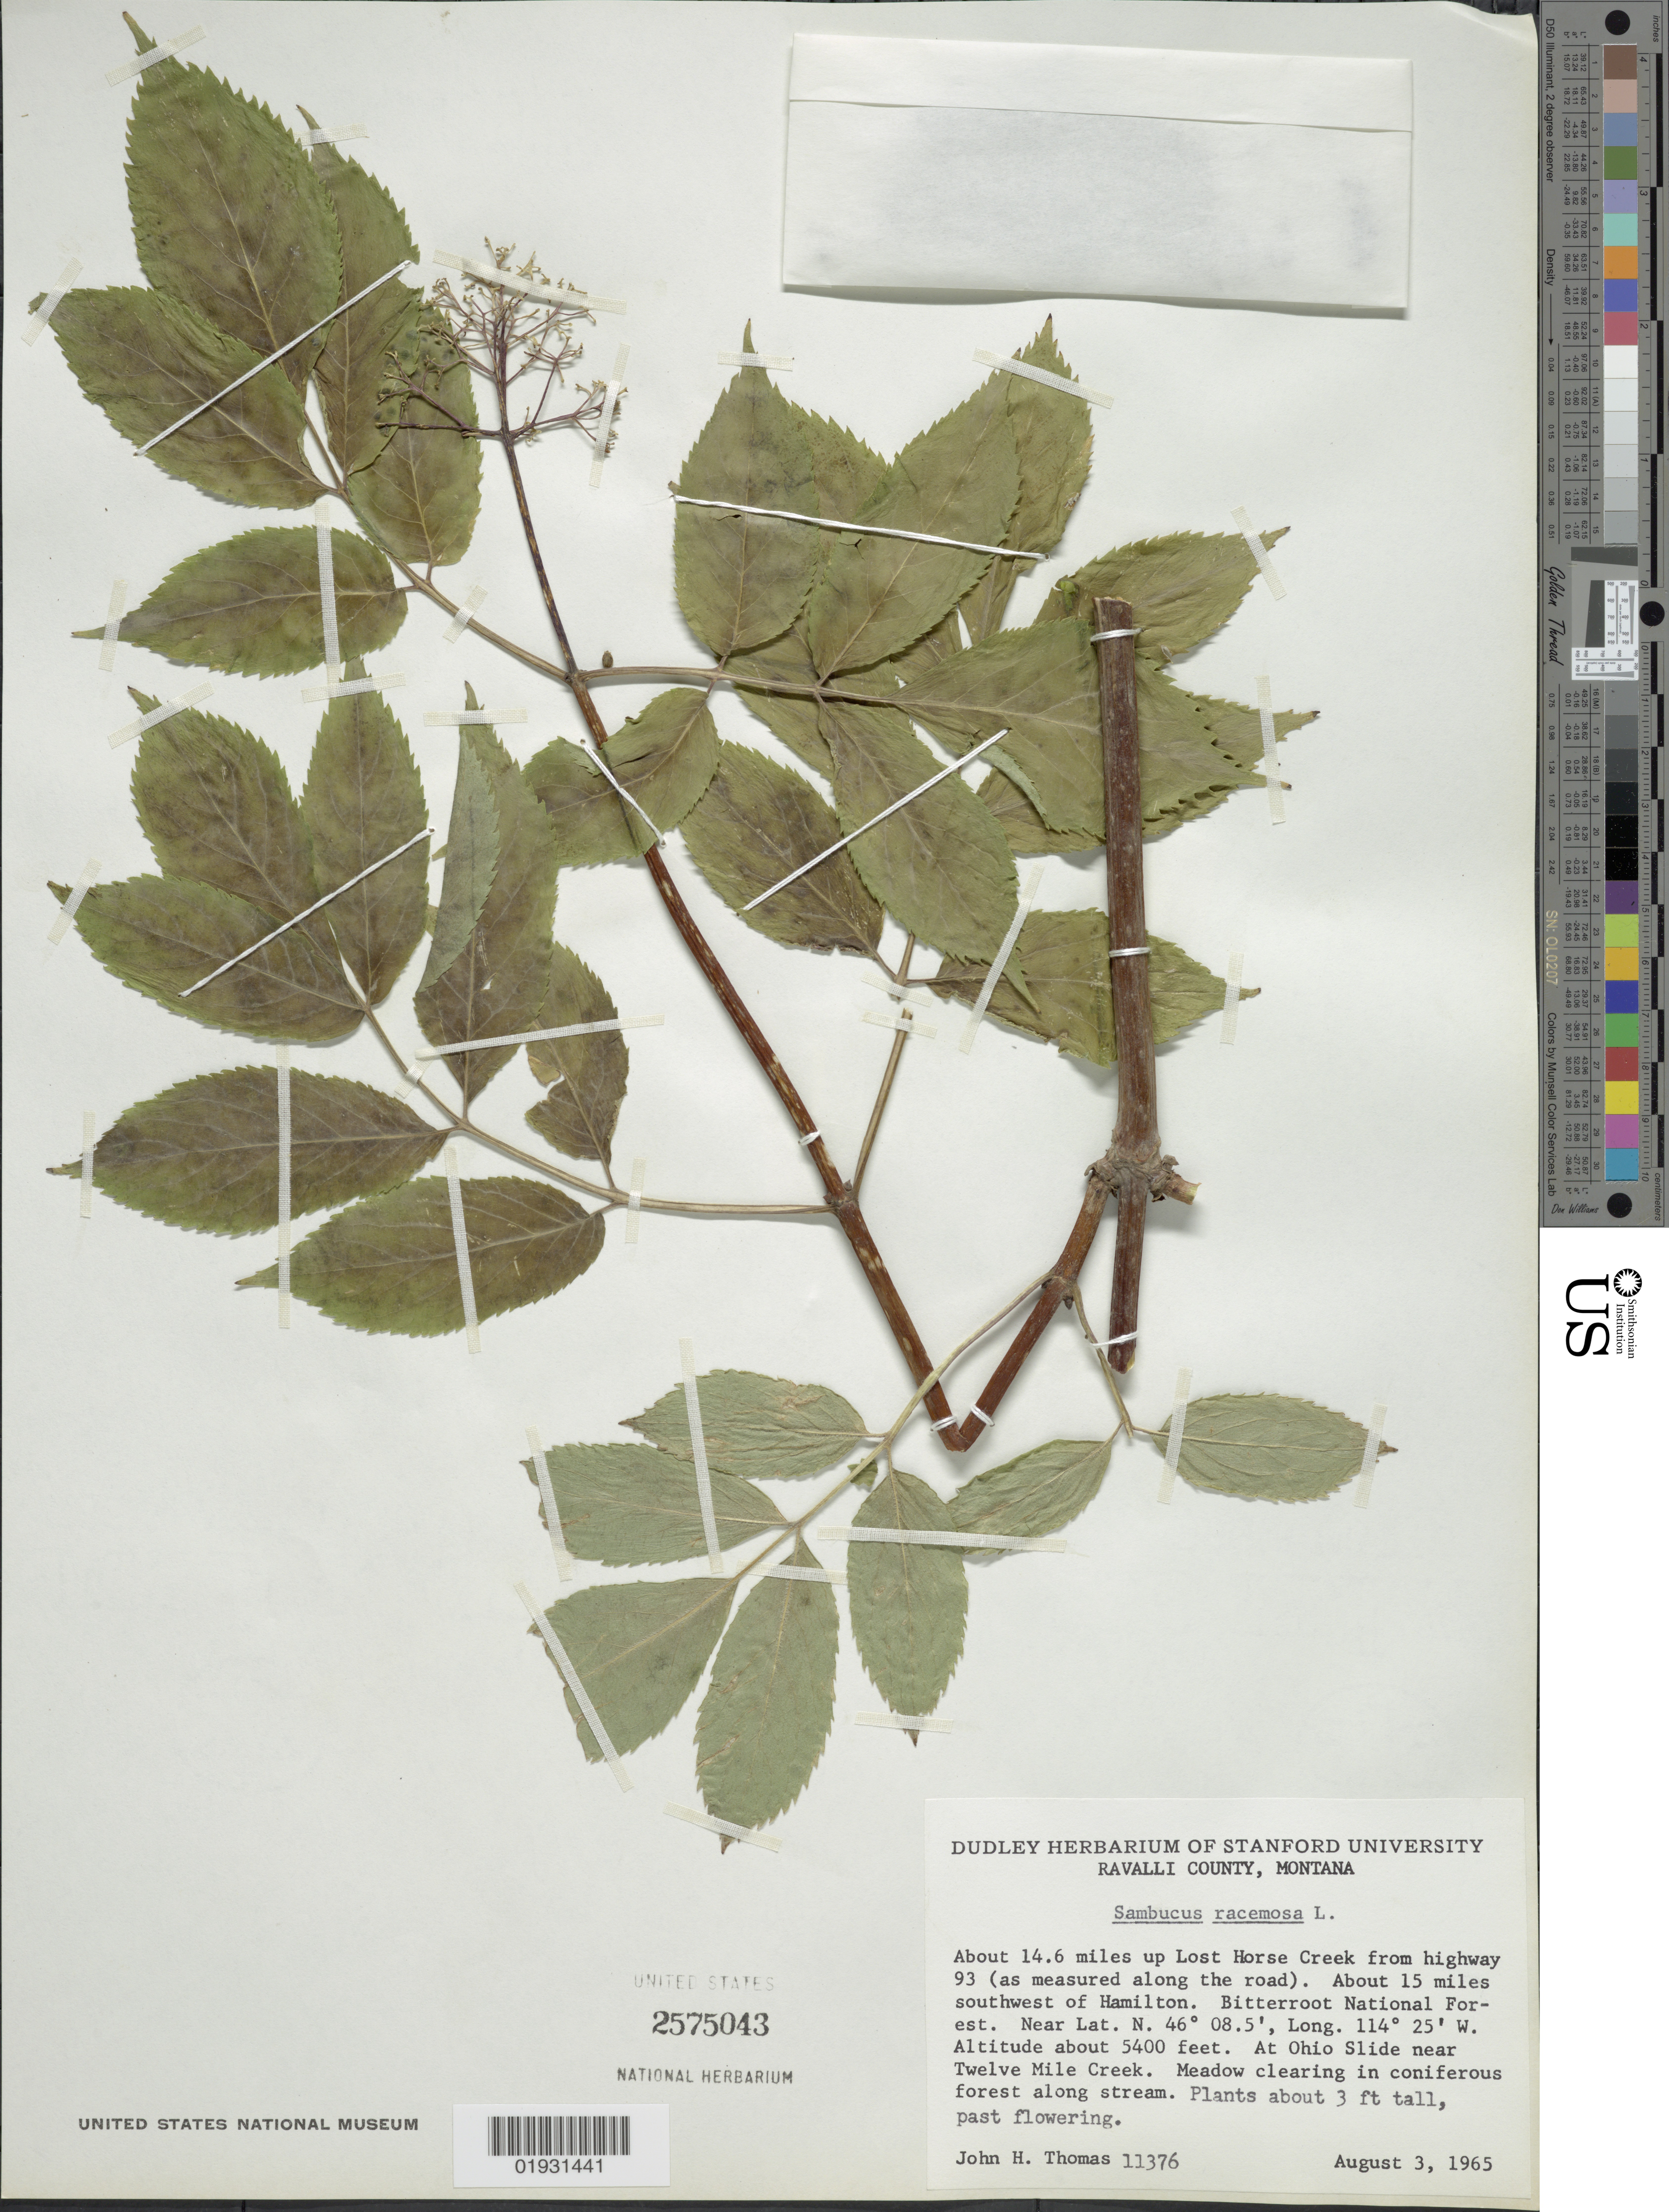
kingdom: Plantae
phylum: Tracheophyta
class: Magnoliopsida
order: Dipsacales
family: Viburnaceae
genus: Sambucus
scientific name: Sambucus racemosa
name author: L.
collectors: J. H. Thomas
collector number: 11376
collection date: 1965-08-03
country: United States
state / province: Montana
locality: Ravalli County. About 14.6 miles up Lost Horse Creek from highway 93 (as measures along the road). About 15 miles southwest of Hamilton. Bitterroot National Forest. At Ohio Slide near Twelve Mile Creek.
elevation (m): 1646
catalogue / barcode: US 2575043